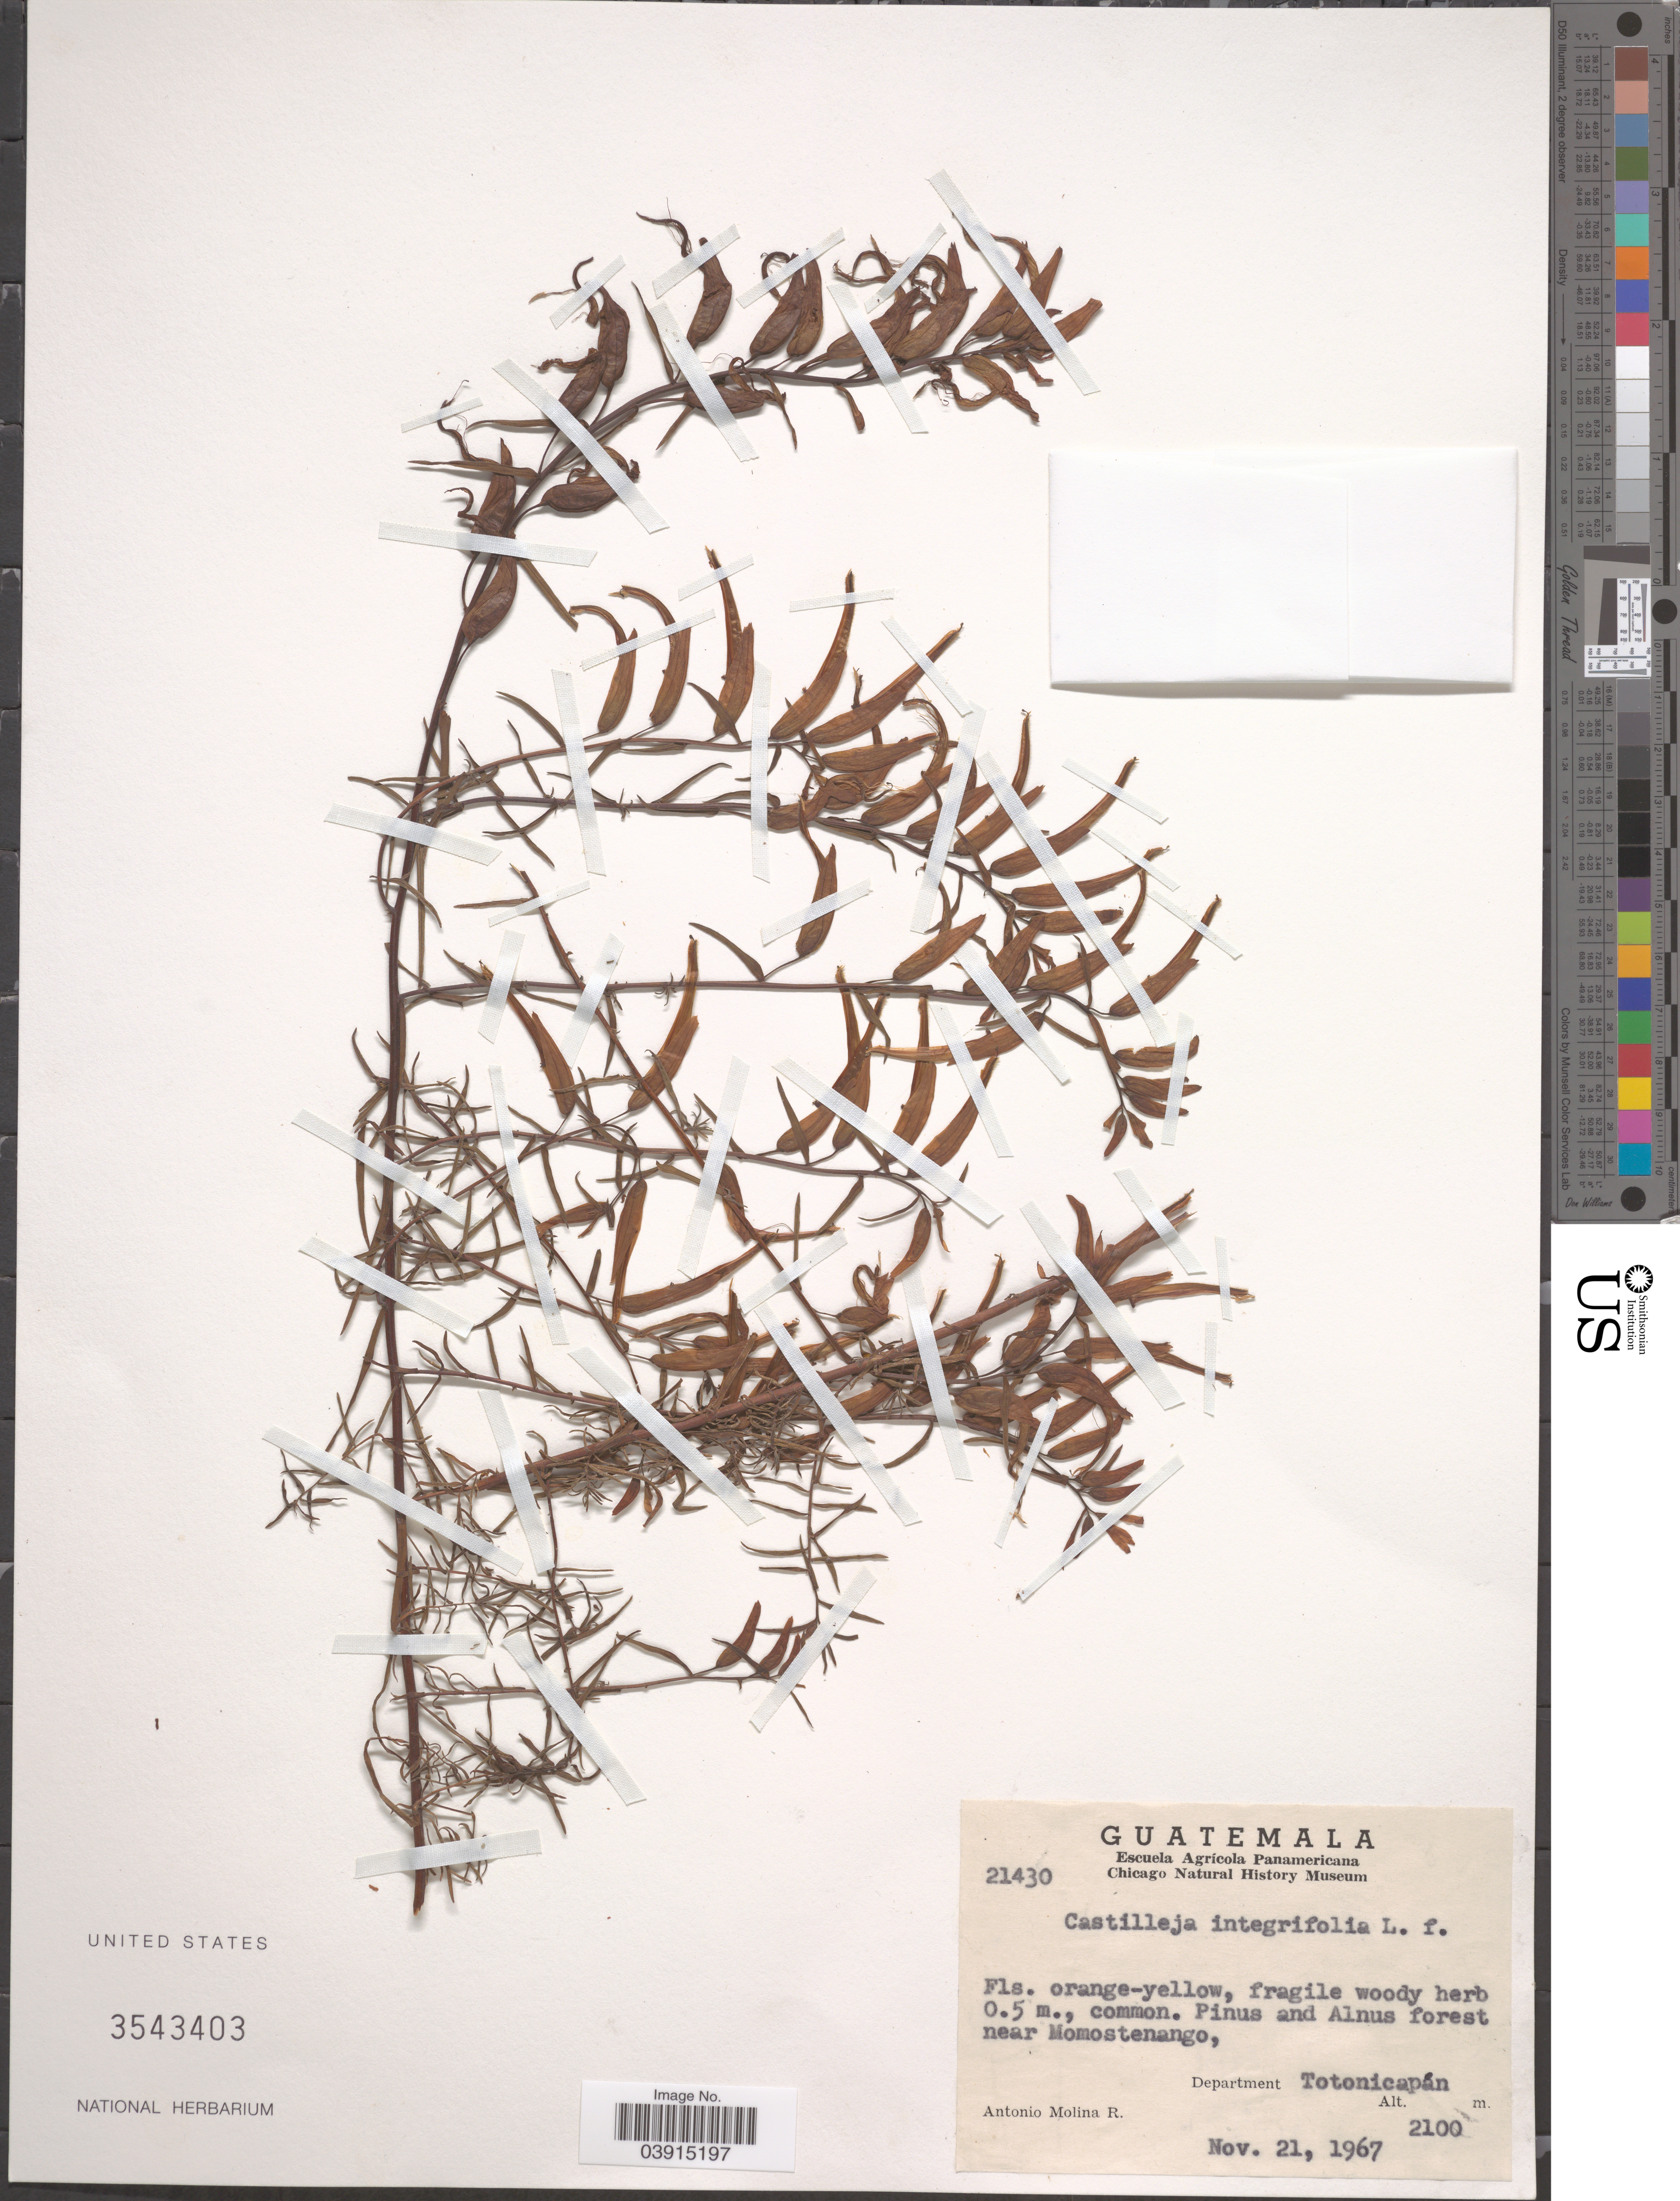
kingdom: Plantae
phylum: Tracheophyta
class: Magnoliopsida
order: Lamiales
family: Orobanchaceae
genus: Castilleja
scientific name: Castilleja integrifolia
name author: L. f.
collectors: A. Molina R.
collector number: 21430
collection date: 1967-11-21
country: Guatemala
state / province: Totonicapan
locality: Pinus and Alnus forest near Momostenango, Department Totonicapán.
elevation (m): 2100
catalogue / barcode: US 3543403